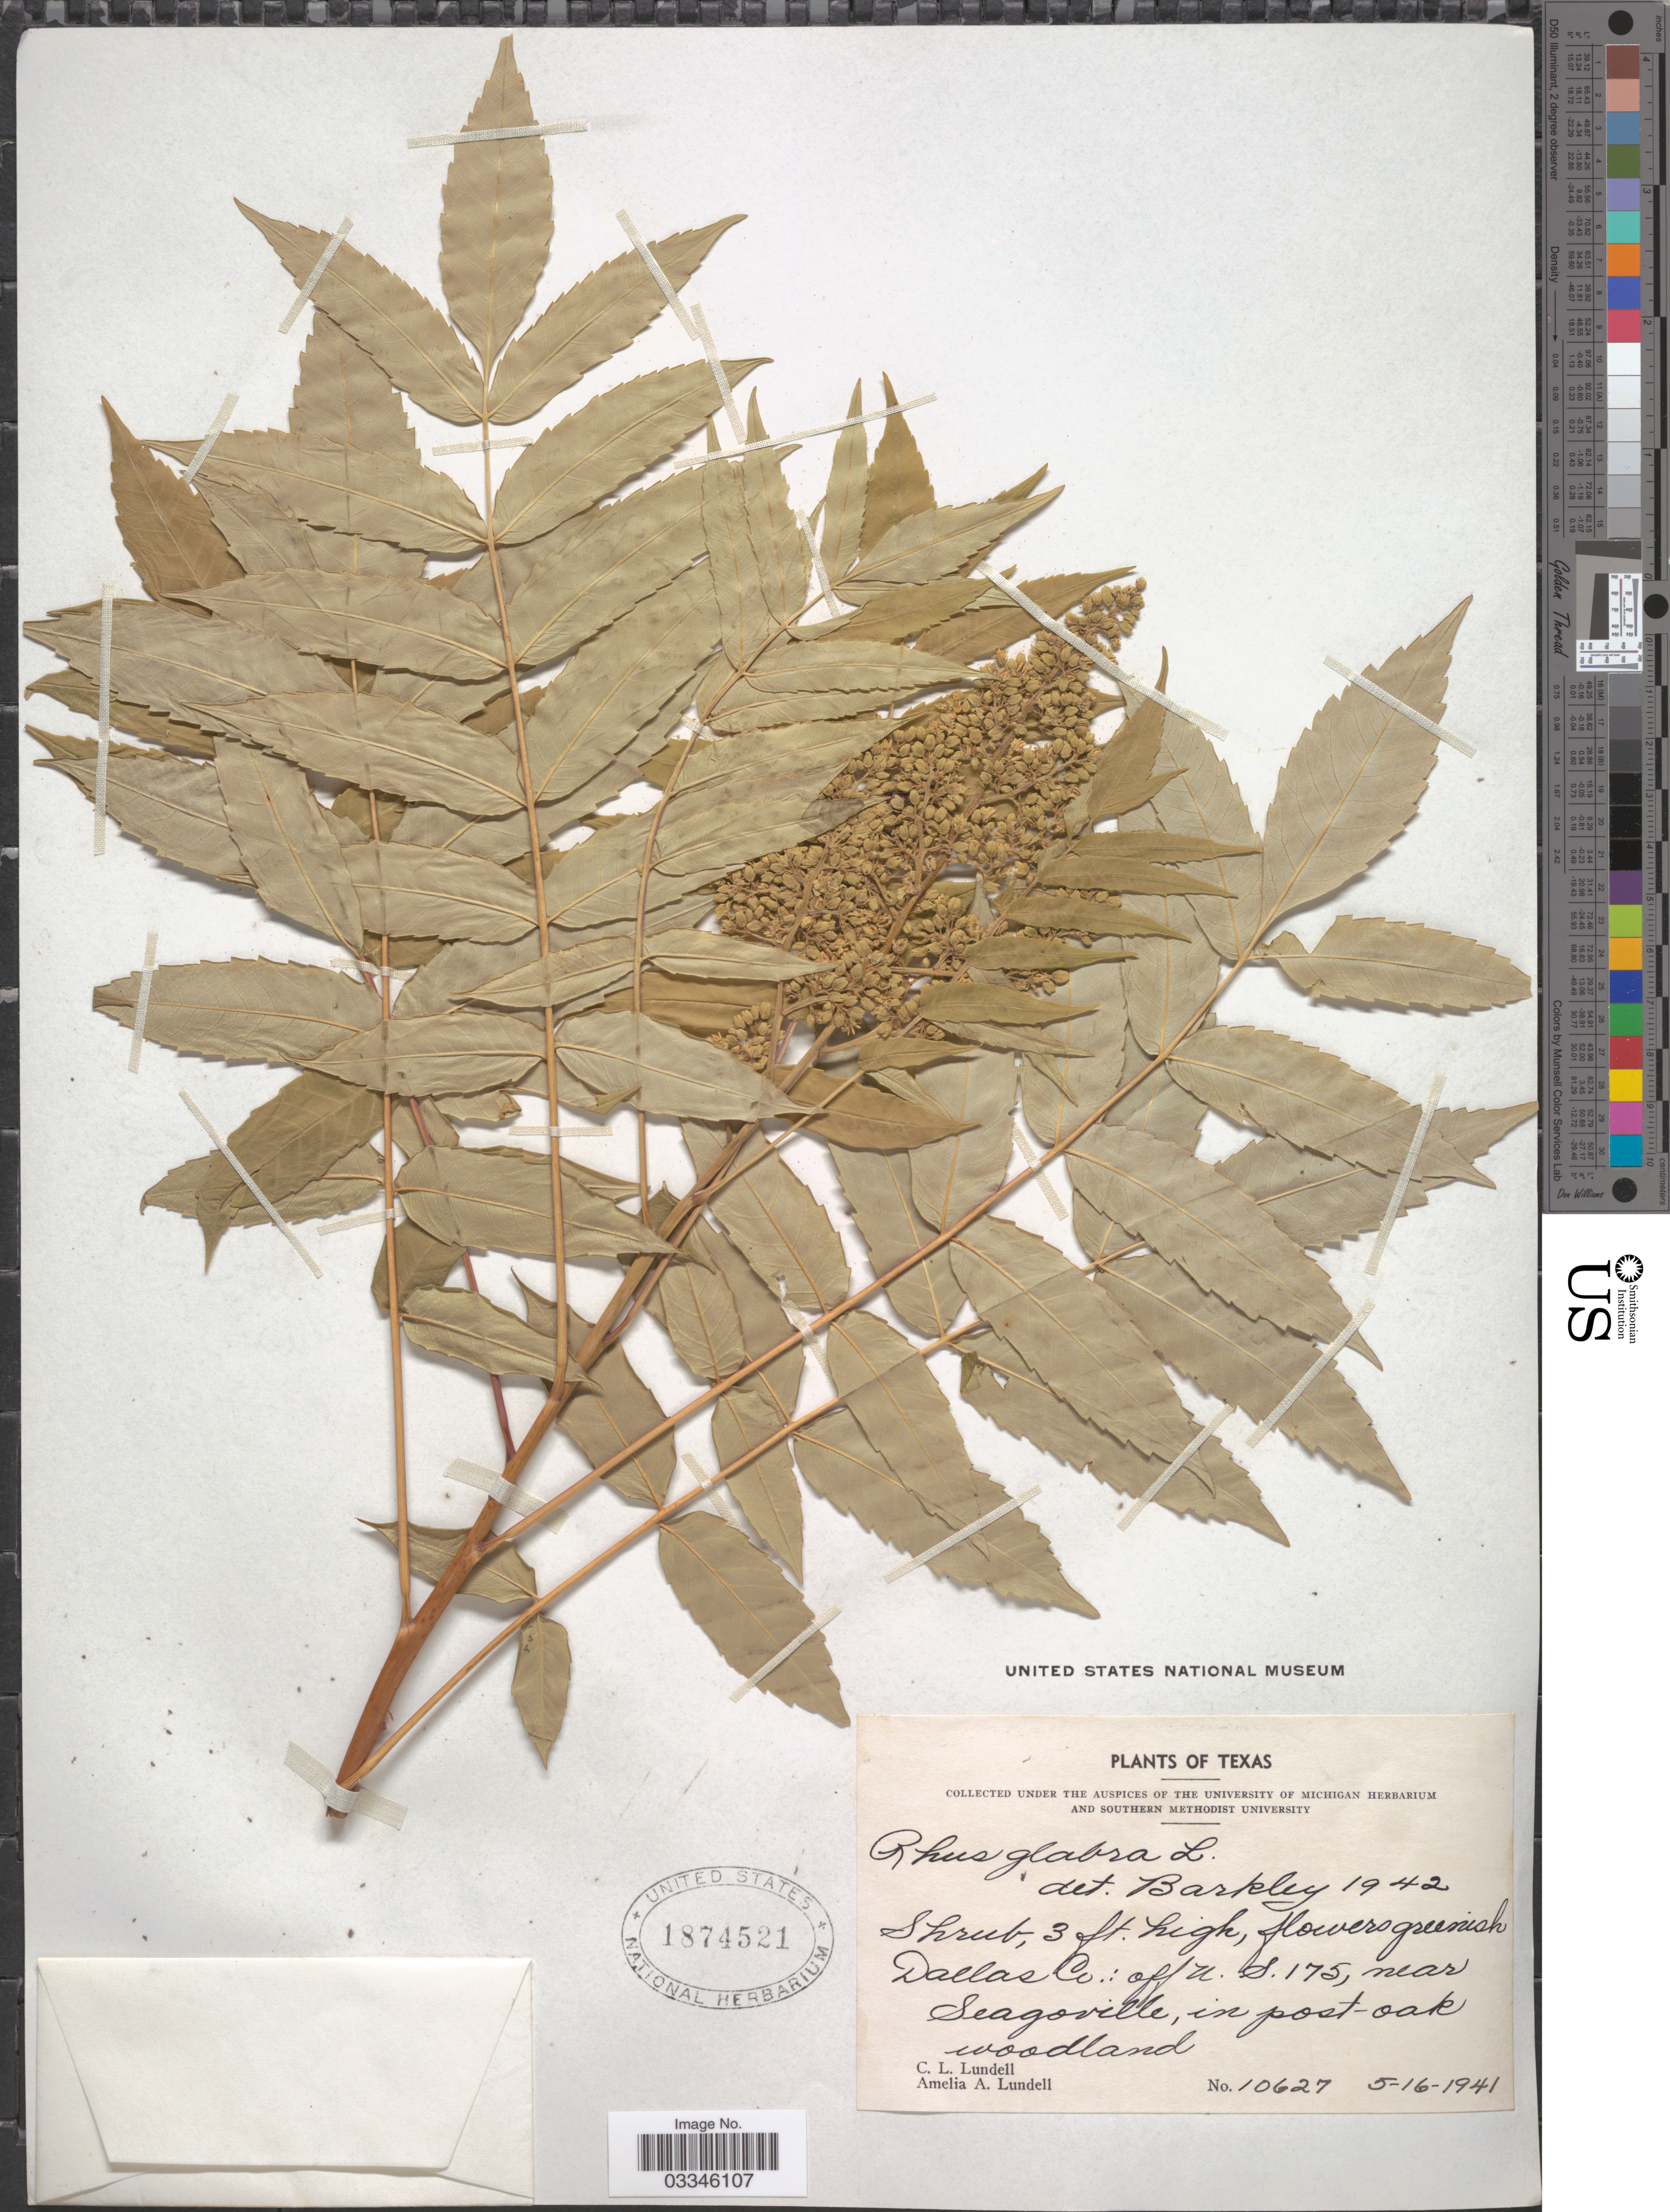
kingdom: Plantae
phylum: Tracheophyta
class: Magnoliopsida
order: Sapindales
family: Anacardiaceae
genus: Rhus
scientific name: Rhus glabra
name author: L.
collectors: C. L. Lundell & A. A. Lundell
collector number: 10627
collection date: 1941-05-16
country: United States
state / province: Texas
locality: Dallas Co.: off U. S. 175, near Seagoville.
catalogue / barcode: US 1874521